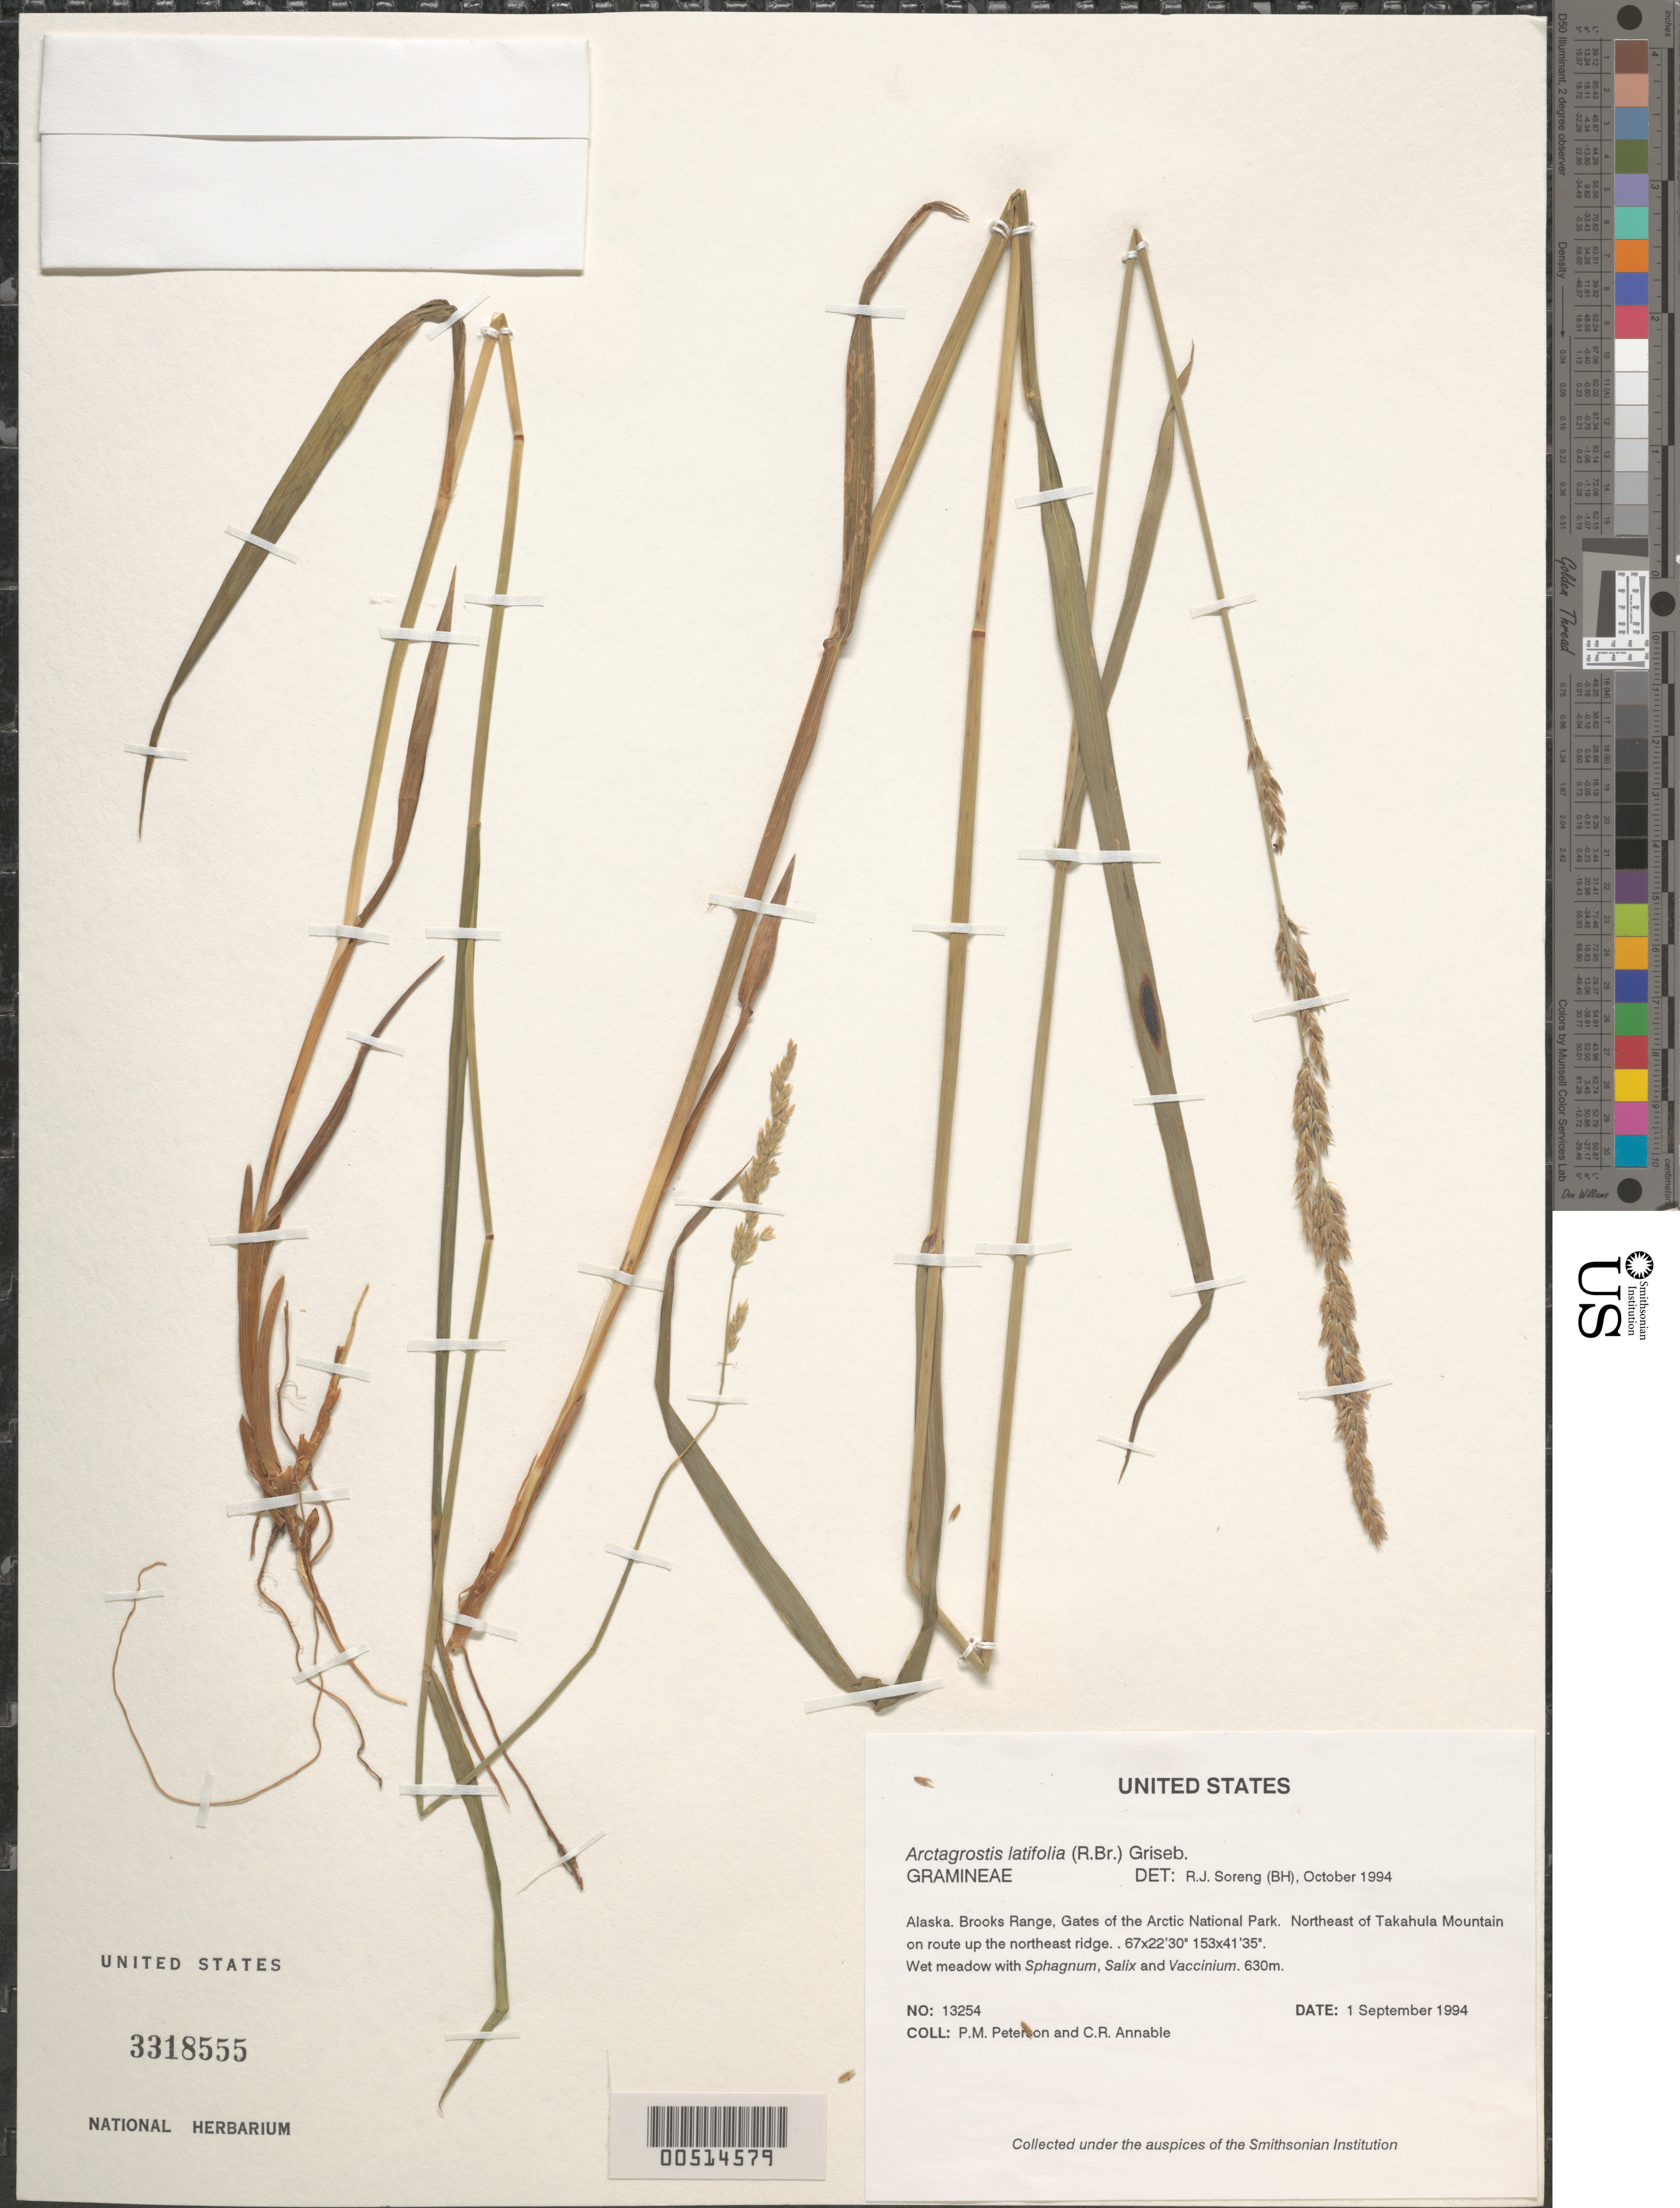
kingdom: Plantae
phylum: Tracheophyta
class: Liliopsida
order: Poales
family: Poaceae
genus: Arctagrostis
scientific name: Arctagrostis latifolia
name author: (R. Br.) Griseb.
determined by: Soreng, Robert J., Research Associate (BOT), Smithsonian Institution - National Museum of Natural History (UNITED STATES)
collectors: P. M. Peterson & C. R. Annable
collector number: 13254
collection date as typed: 01 Sep 1994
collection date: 1994-09-01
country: United States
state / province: Alaska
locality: Brooks Range, Gates of the Arctic National Park. Northeast of Takahula Mountain on route up the northeast ridge.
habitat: Wet meadow with {Sphagnum}, {Salix} and {Vaccinium}.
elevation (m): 630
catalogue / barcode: US 3318555